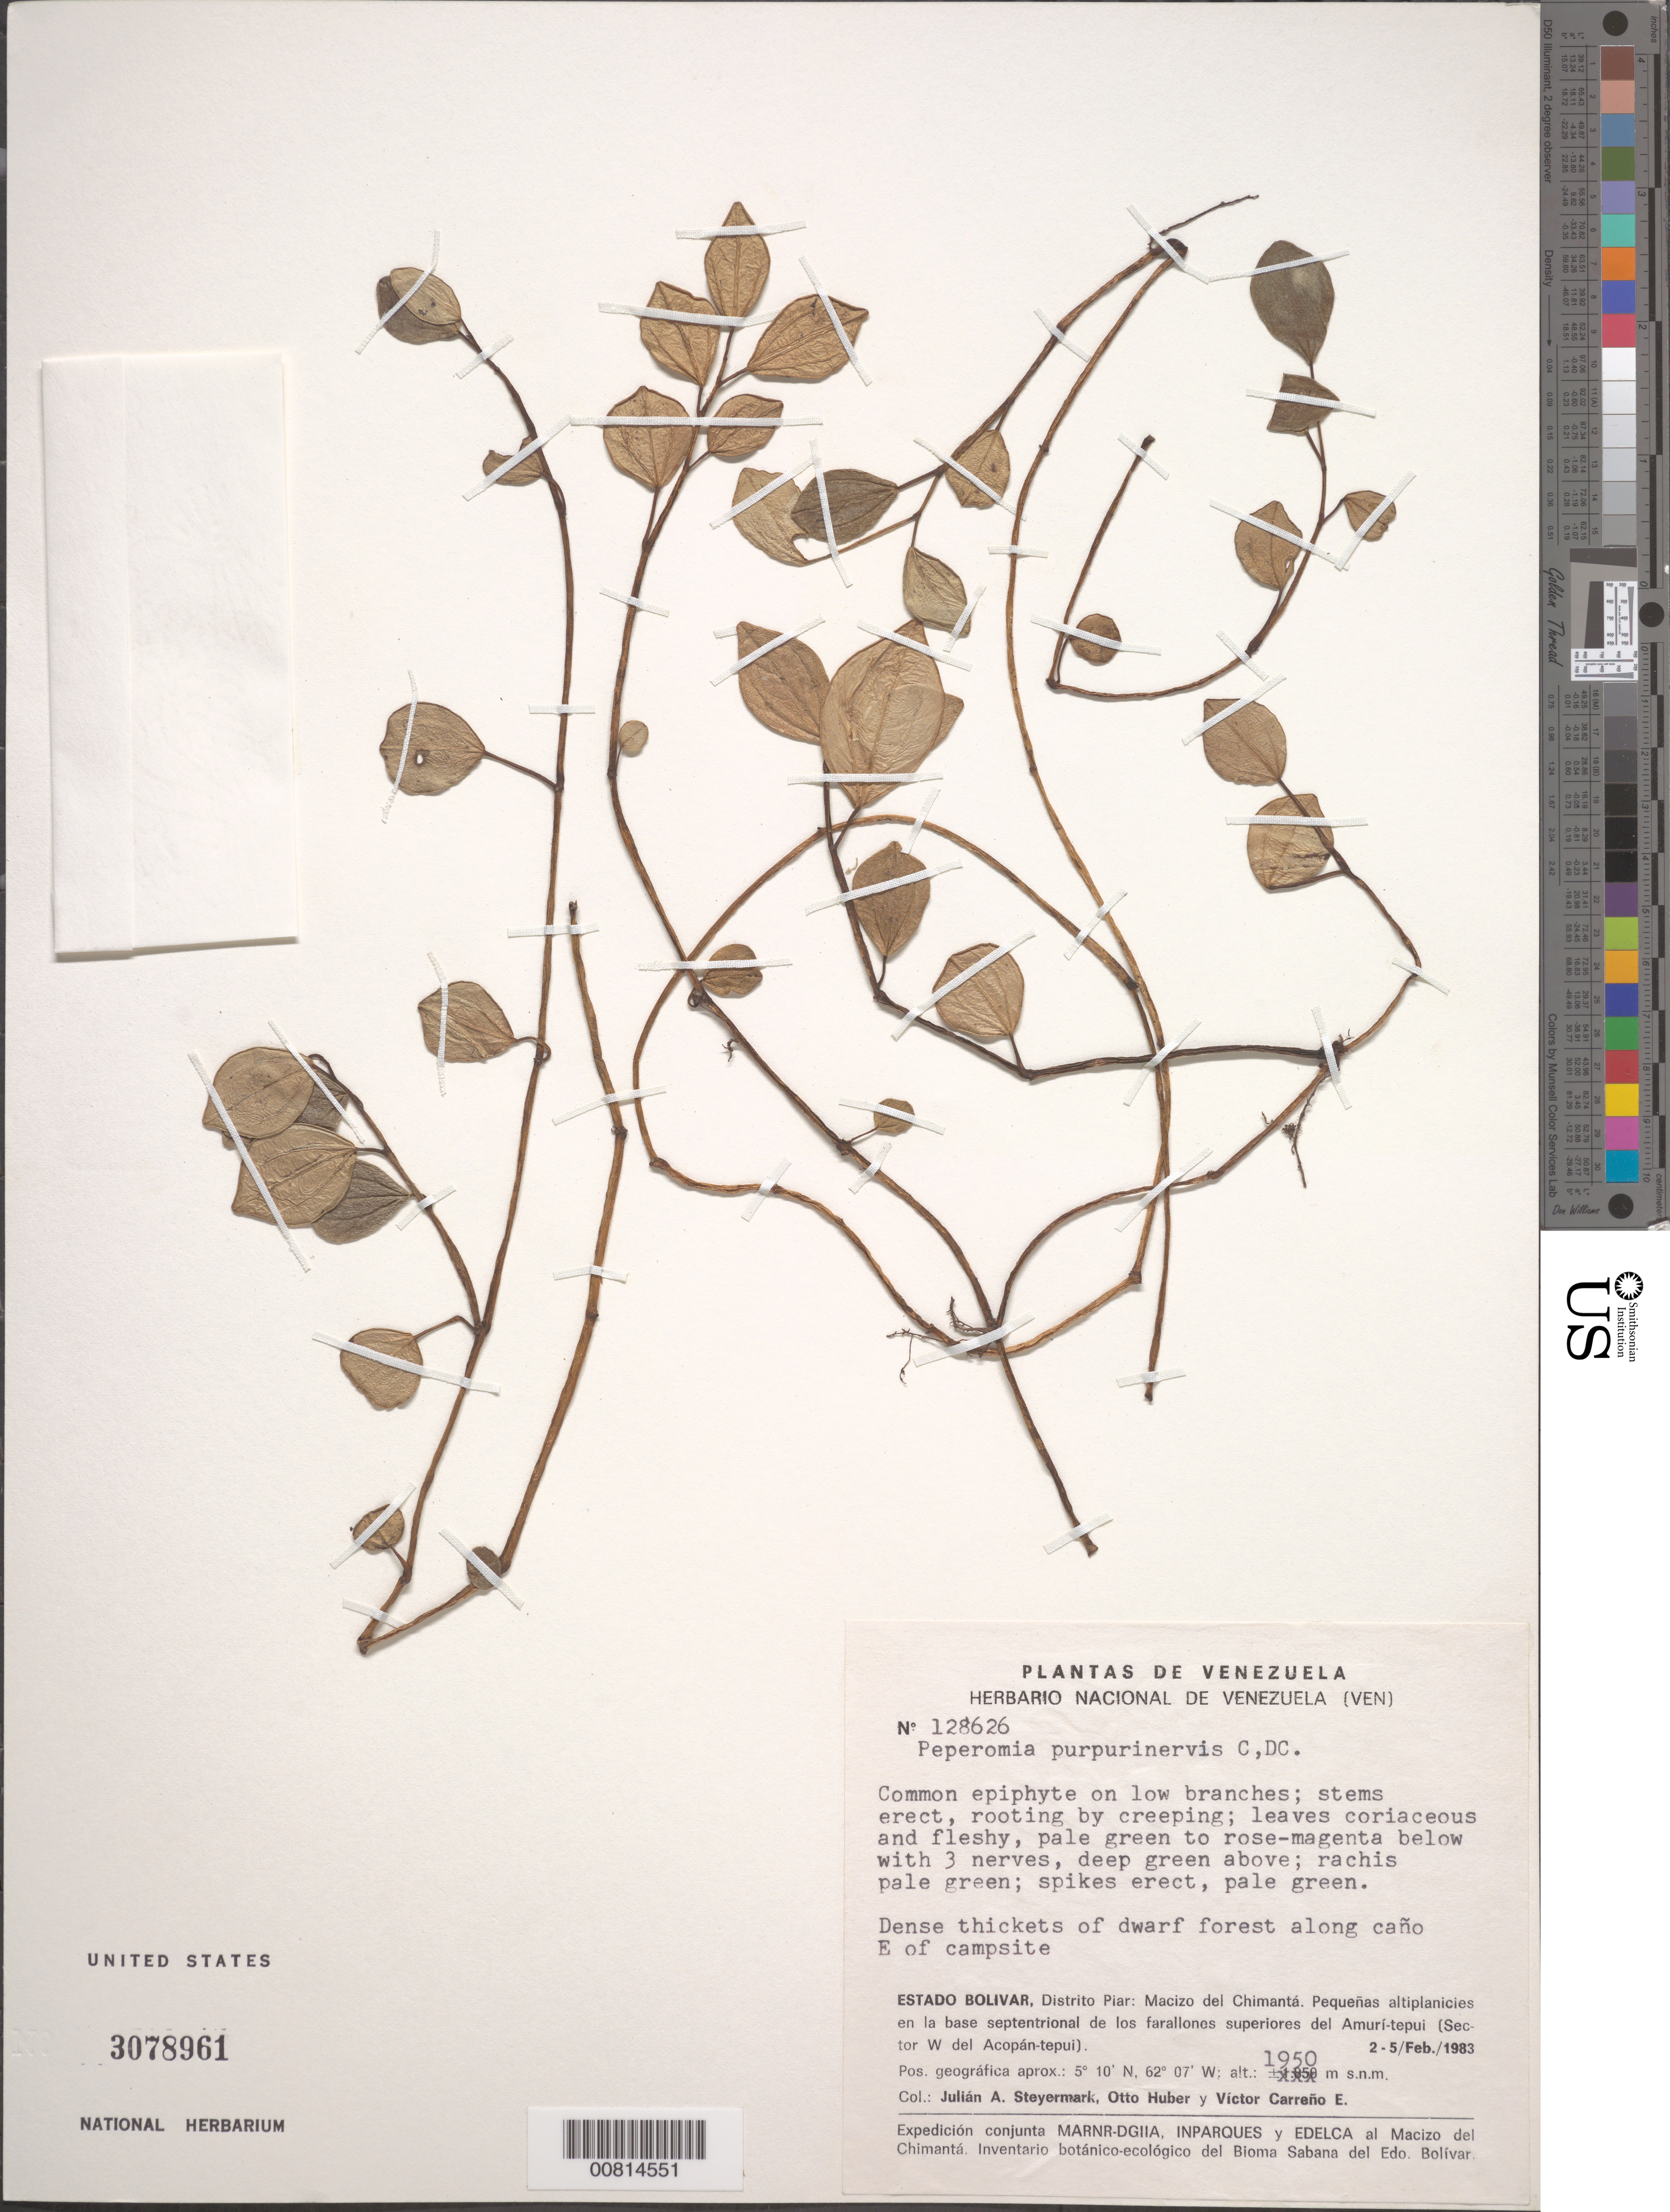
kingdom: Plantae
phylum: Tracheophyta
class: Magnoliopsida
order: Piperales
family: Piperaceae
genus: Peperomia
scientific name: Peperomia purpurinervis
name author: C. DC.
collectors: J. Steyermark, O. Huber & V. Carreño E.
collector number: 128626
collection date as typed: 2-Feb-83 to 5-Feb-83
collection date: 1983-02-02/1983-02-05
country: Venezuela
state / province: Bolívar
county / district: Piar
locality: Macizo del Chimantá, Amuí-tepuí (Sector W del Acopán-tepuí)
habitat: Dense thickets of dwarf forest along cano E of campsite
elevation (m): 1950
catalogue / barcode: US 3078961